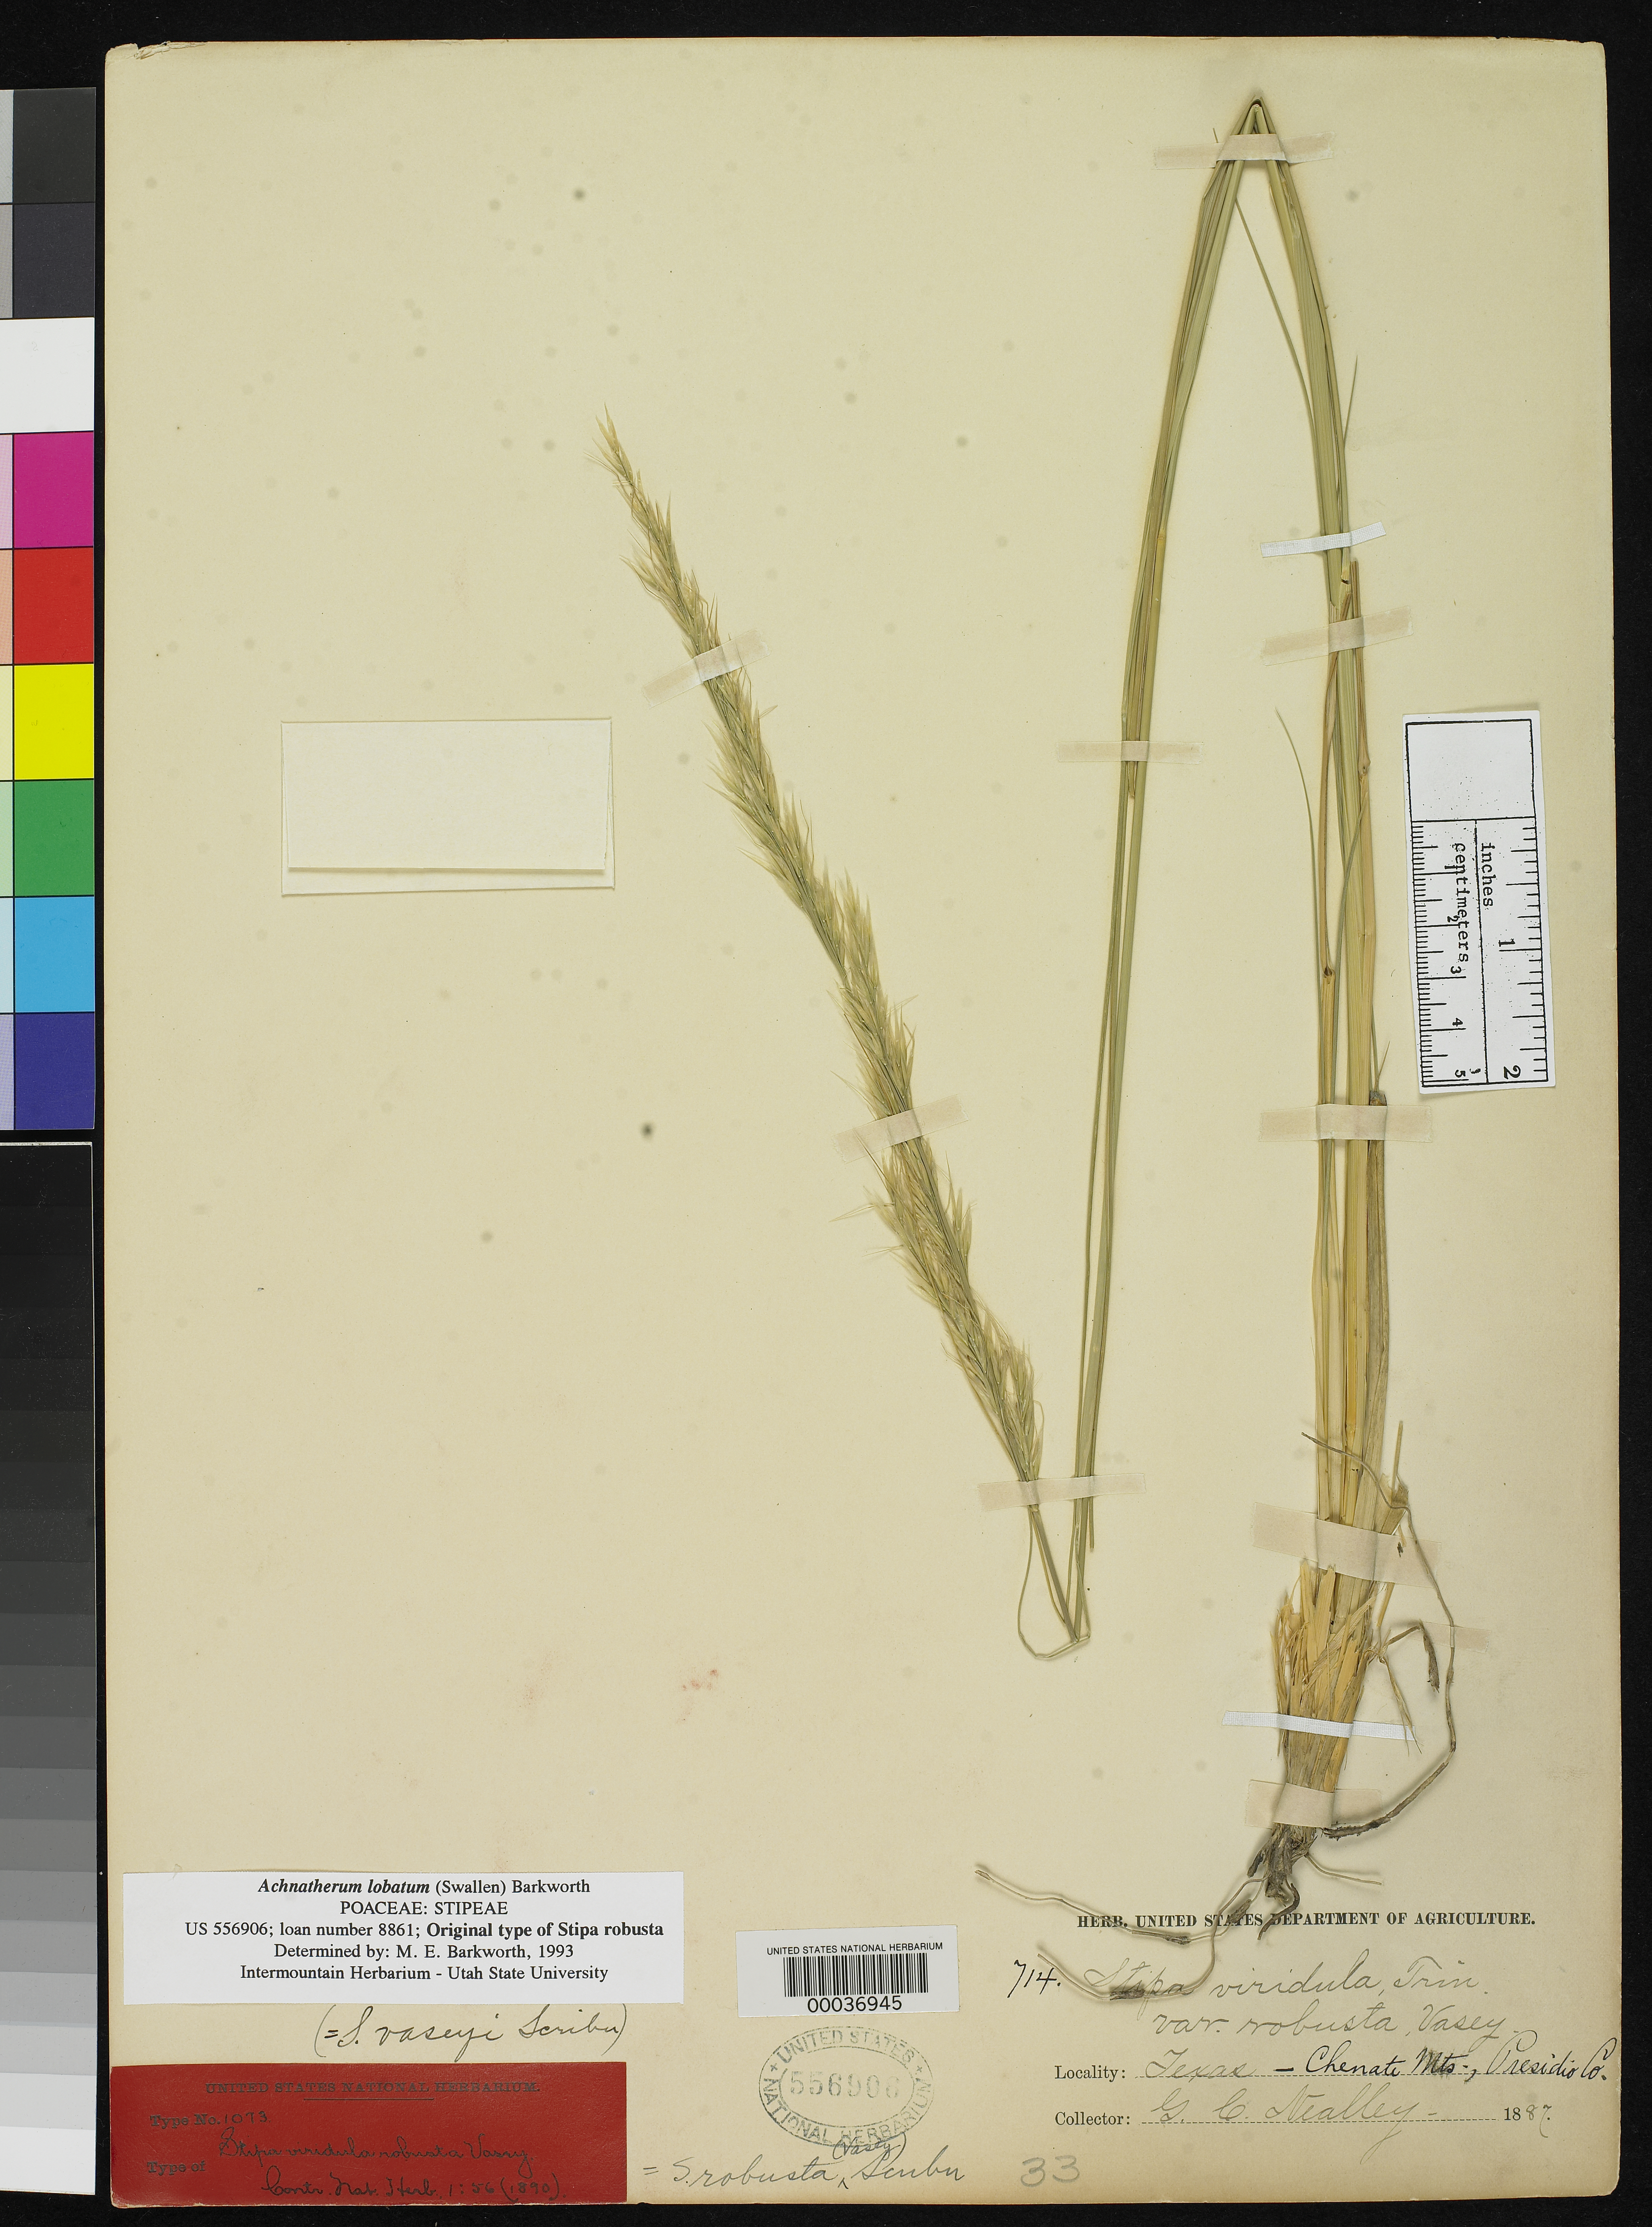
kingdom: Plantae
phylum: Tracheophyta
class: Liliopsida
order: Poales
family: Poaceae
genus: Stipa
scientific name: Stipa viridula var. robusta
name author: Vasey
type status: Holotype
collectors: G. C. Nealley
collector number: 714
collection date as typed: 1887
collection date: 1887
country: United States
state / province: Texas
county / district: Presidio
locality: Chenate [Chinati] Mts., Presidio Co.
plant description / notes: Annotated by M.E. Barkworth (1993) as "original type of Stipa viridula var. robusta"; see Barkworth 1993 for discussion of typification and nomenclature, and conservation proposal.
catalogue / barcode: US 556906